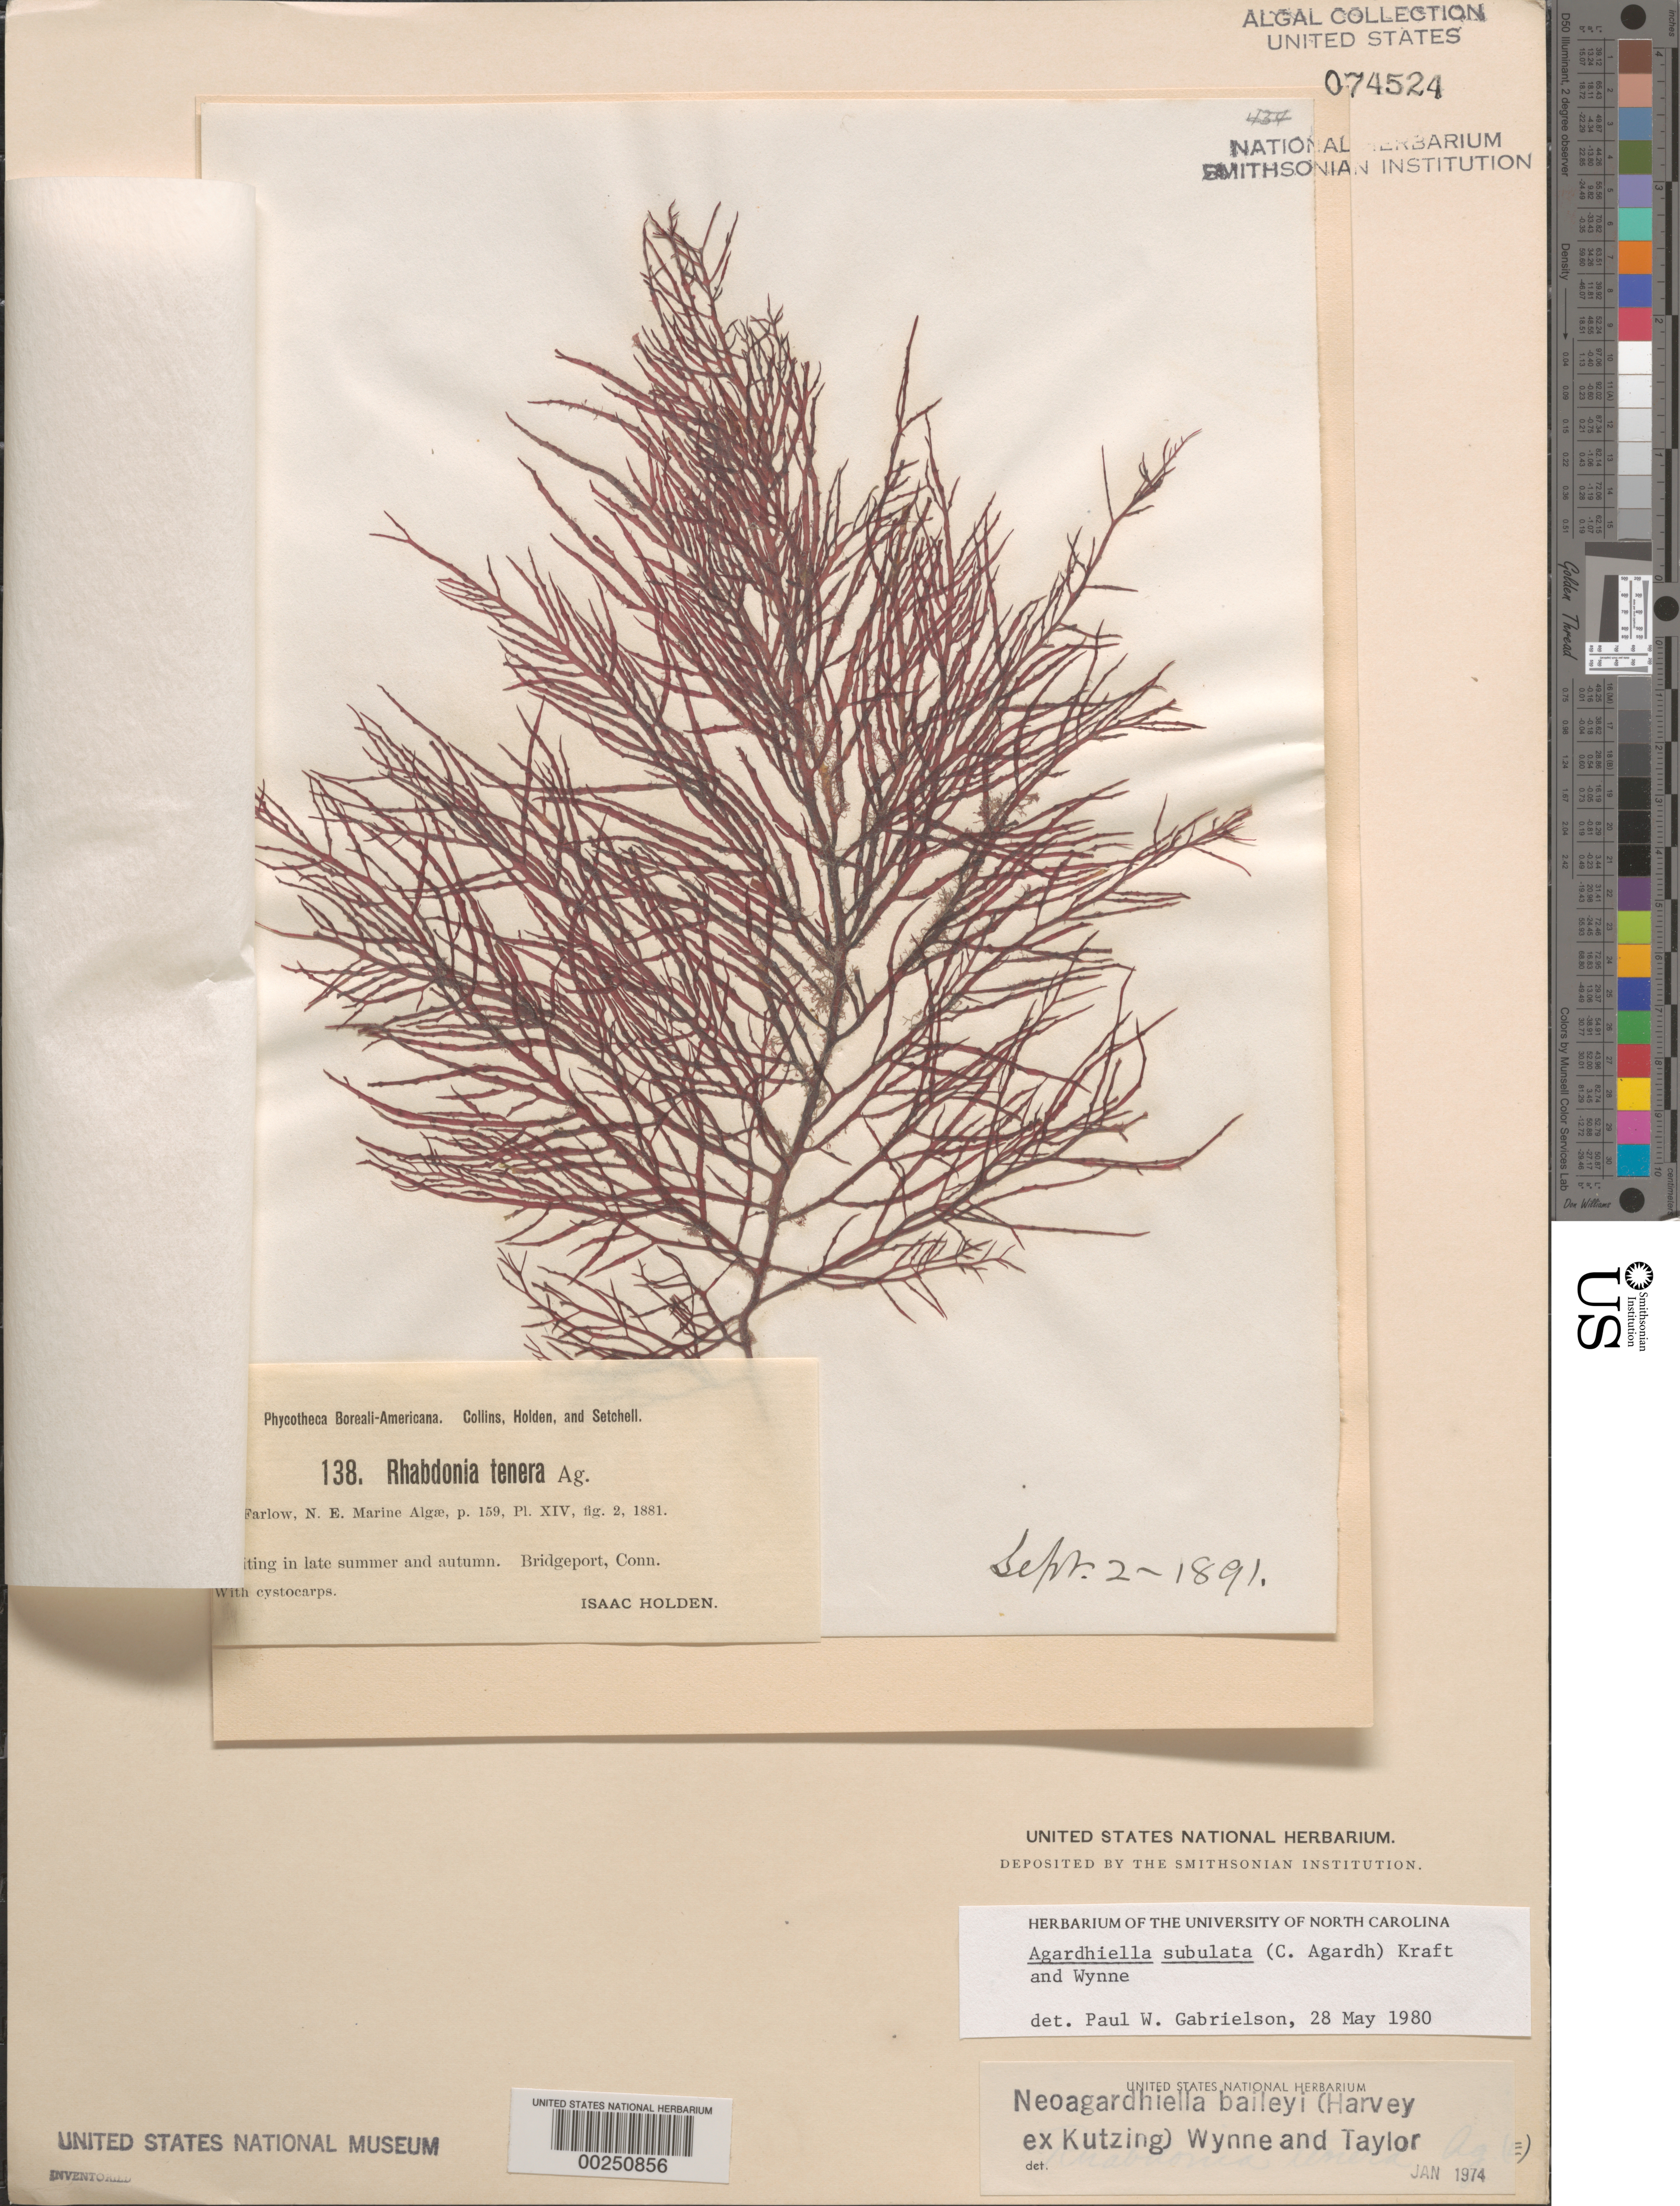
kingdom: Plantae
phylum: Rhodophyta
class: Florideophyceae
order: Gigartinales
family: Solieriaceae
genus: Agardhiella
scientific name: Agardhiella subulata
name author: (C. Agardh) G.T.Kraft & M.J. Wynne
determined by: Gabrielson, P. W.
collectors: I. Holden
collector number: PB-A 138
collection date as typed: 02 Sep 1891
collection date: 1891-09-02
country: United States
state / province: Connecticut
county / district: Fairfield County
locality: Bridgeport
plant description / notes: Collins, Holden & Setchell, Phycotheca Boreali-Americana, as Rhabdonia tenera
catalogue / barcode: US 74524